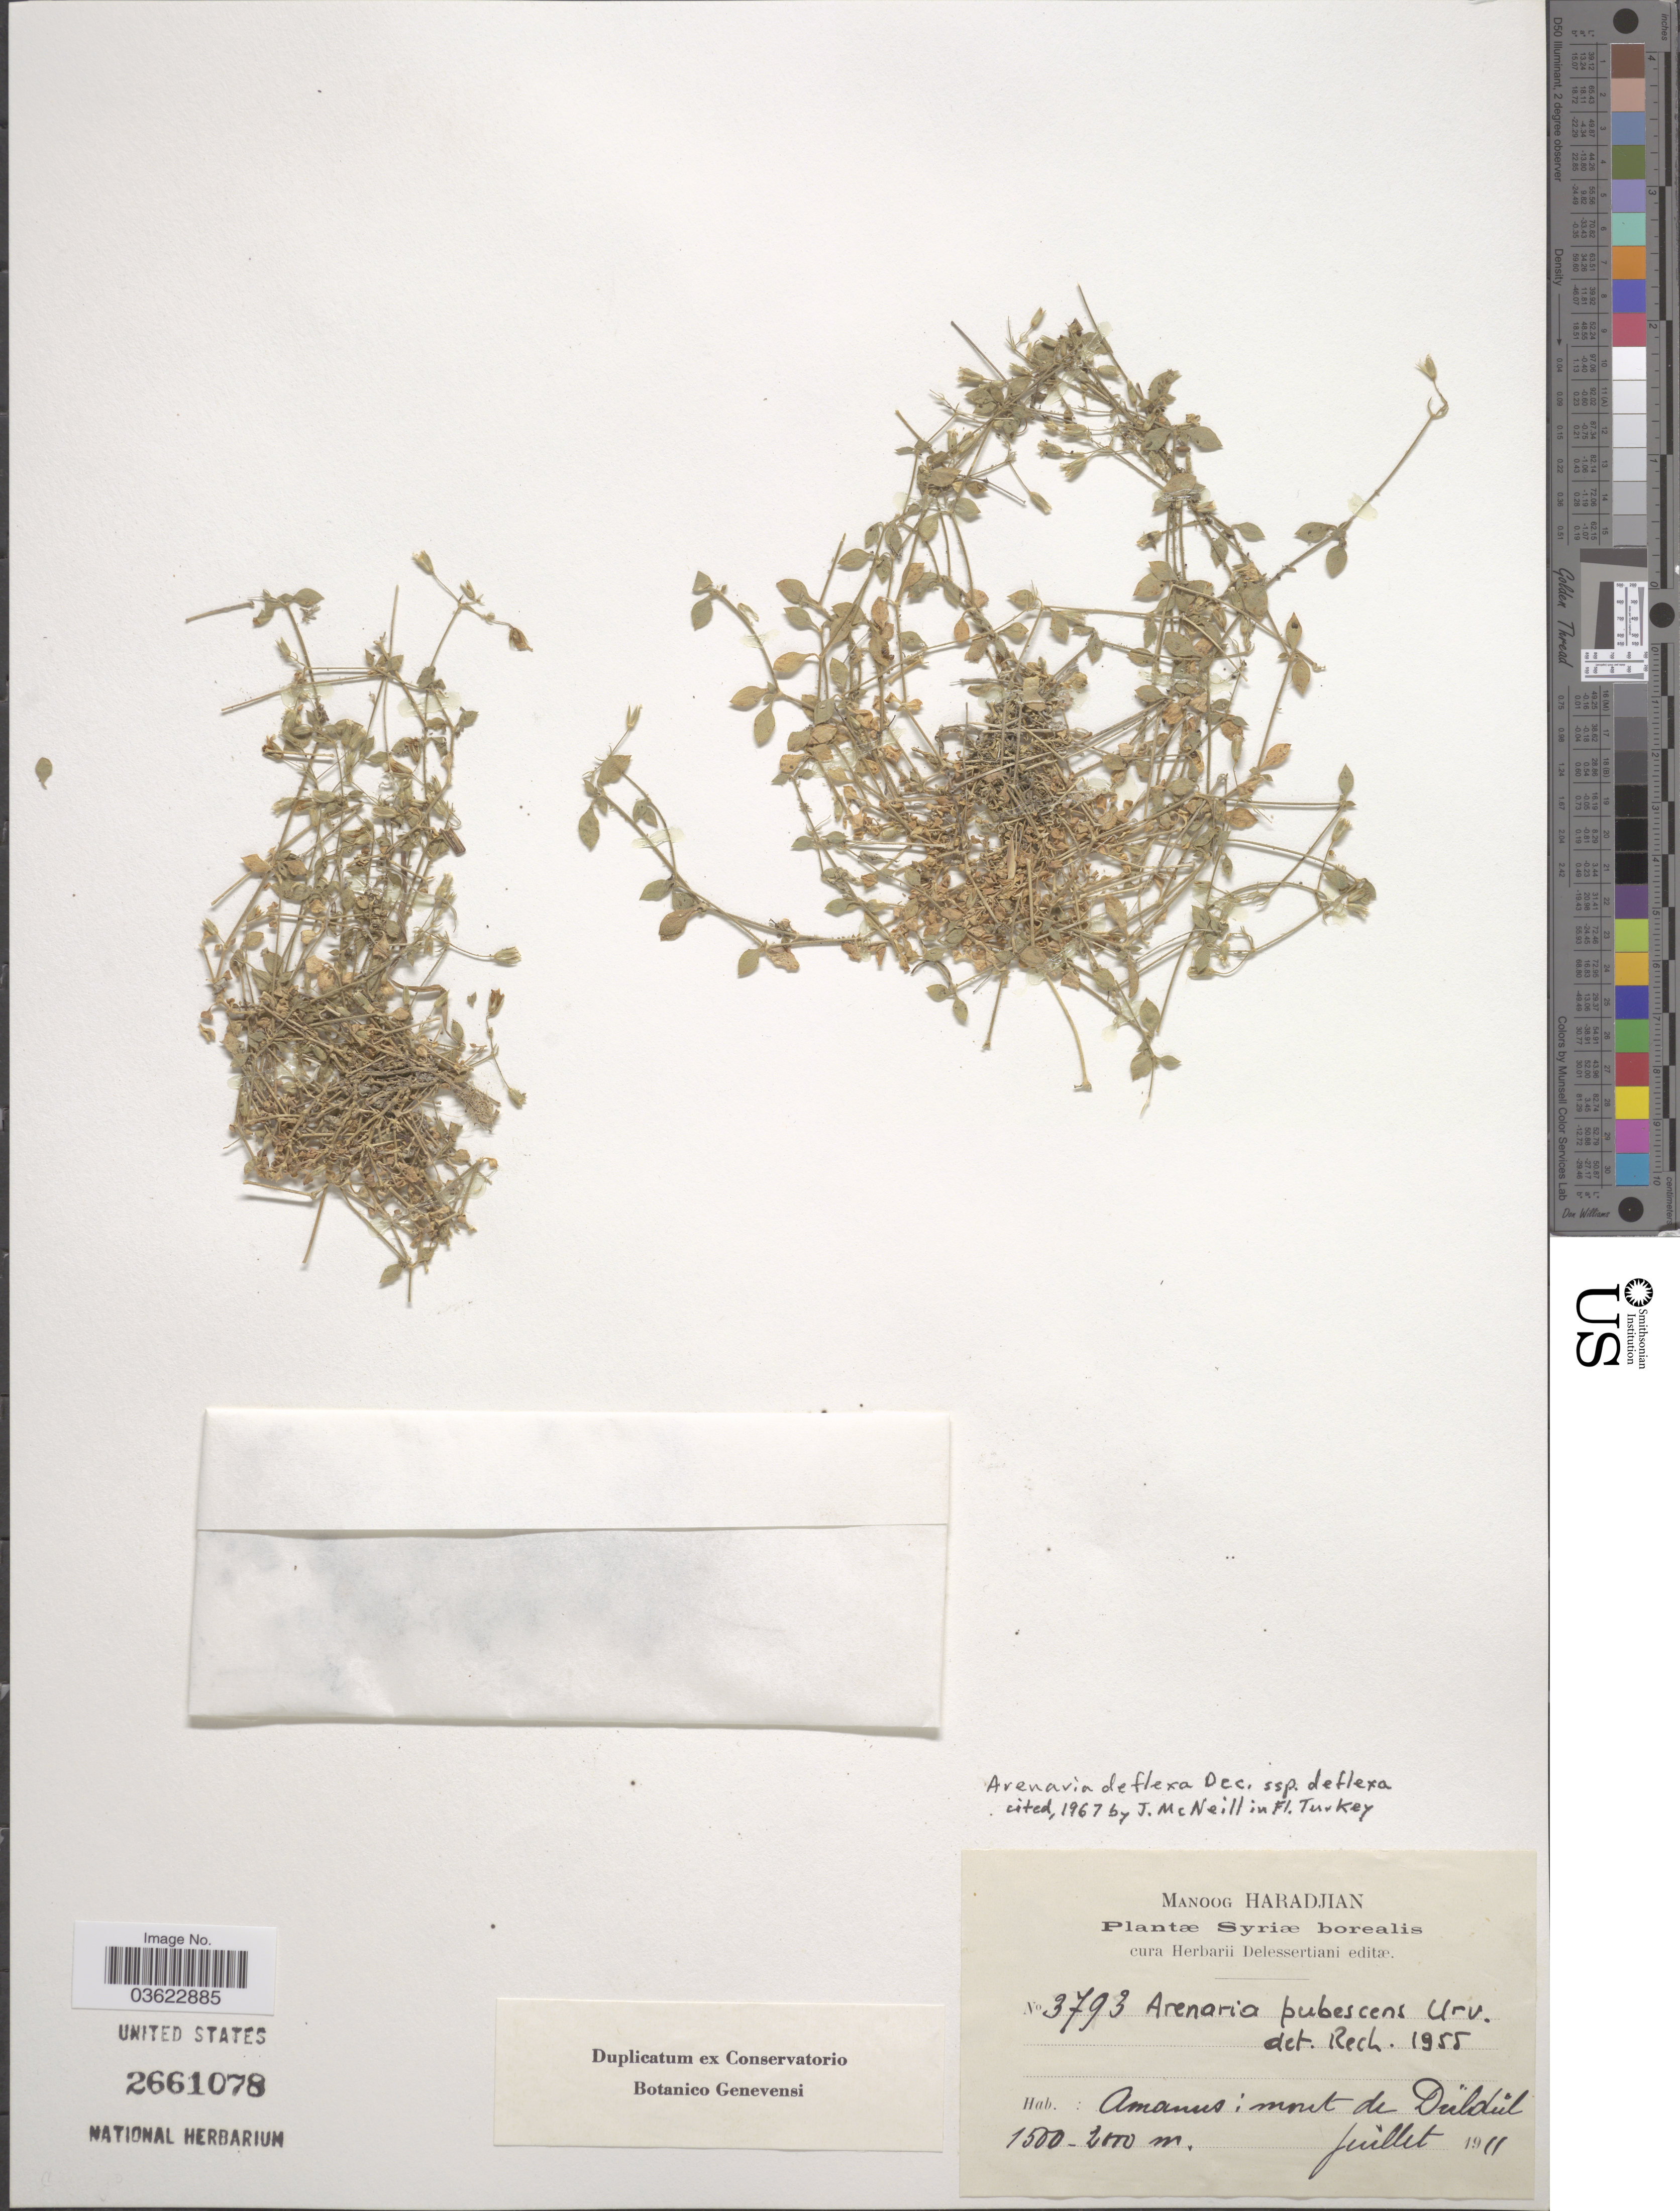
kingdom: Plantae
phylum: Tracheophyta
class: Magnoliopsida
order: Caryophyllales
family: Caryophyllaceae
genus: Arenaria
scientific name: Arenaria deflexa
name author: Decne.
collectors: M. Haradjian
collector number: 3793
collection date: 1911-07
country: Turkey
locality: Syriæ borealis. Amanus: mont de Düldül.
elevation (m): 1500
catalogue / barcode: US 2661078